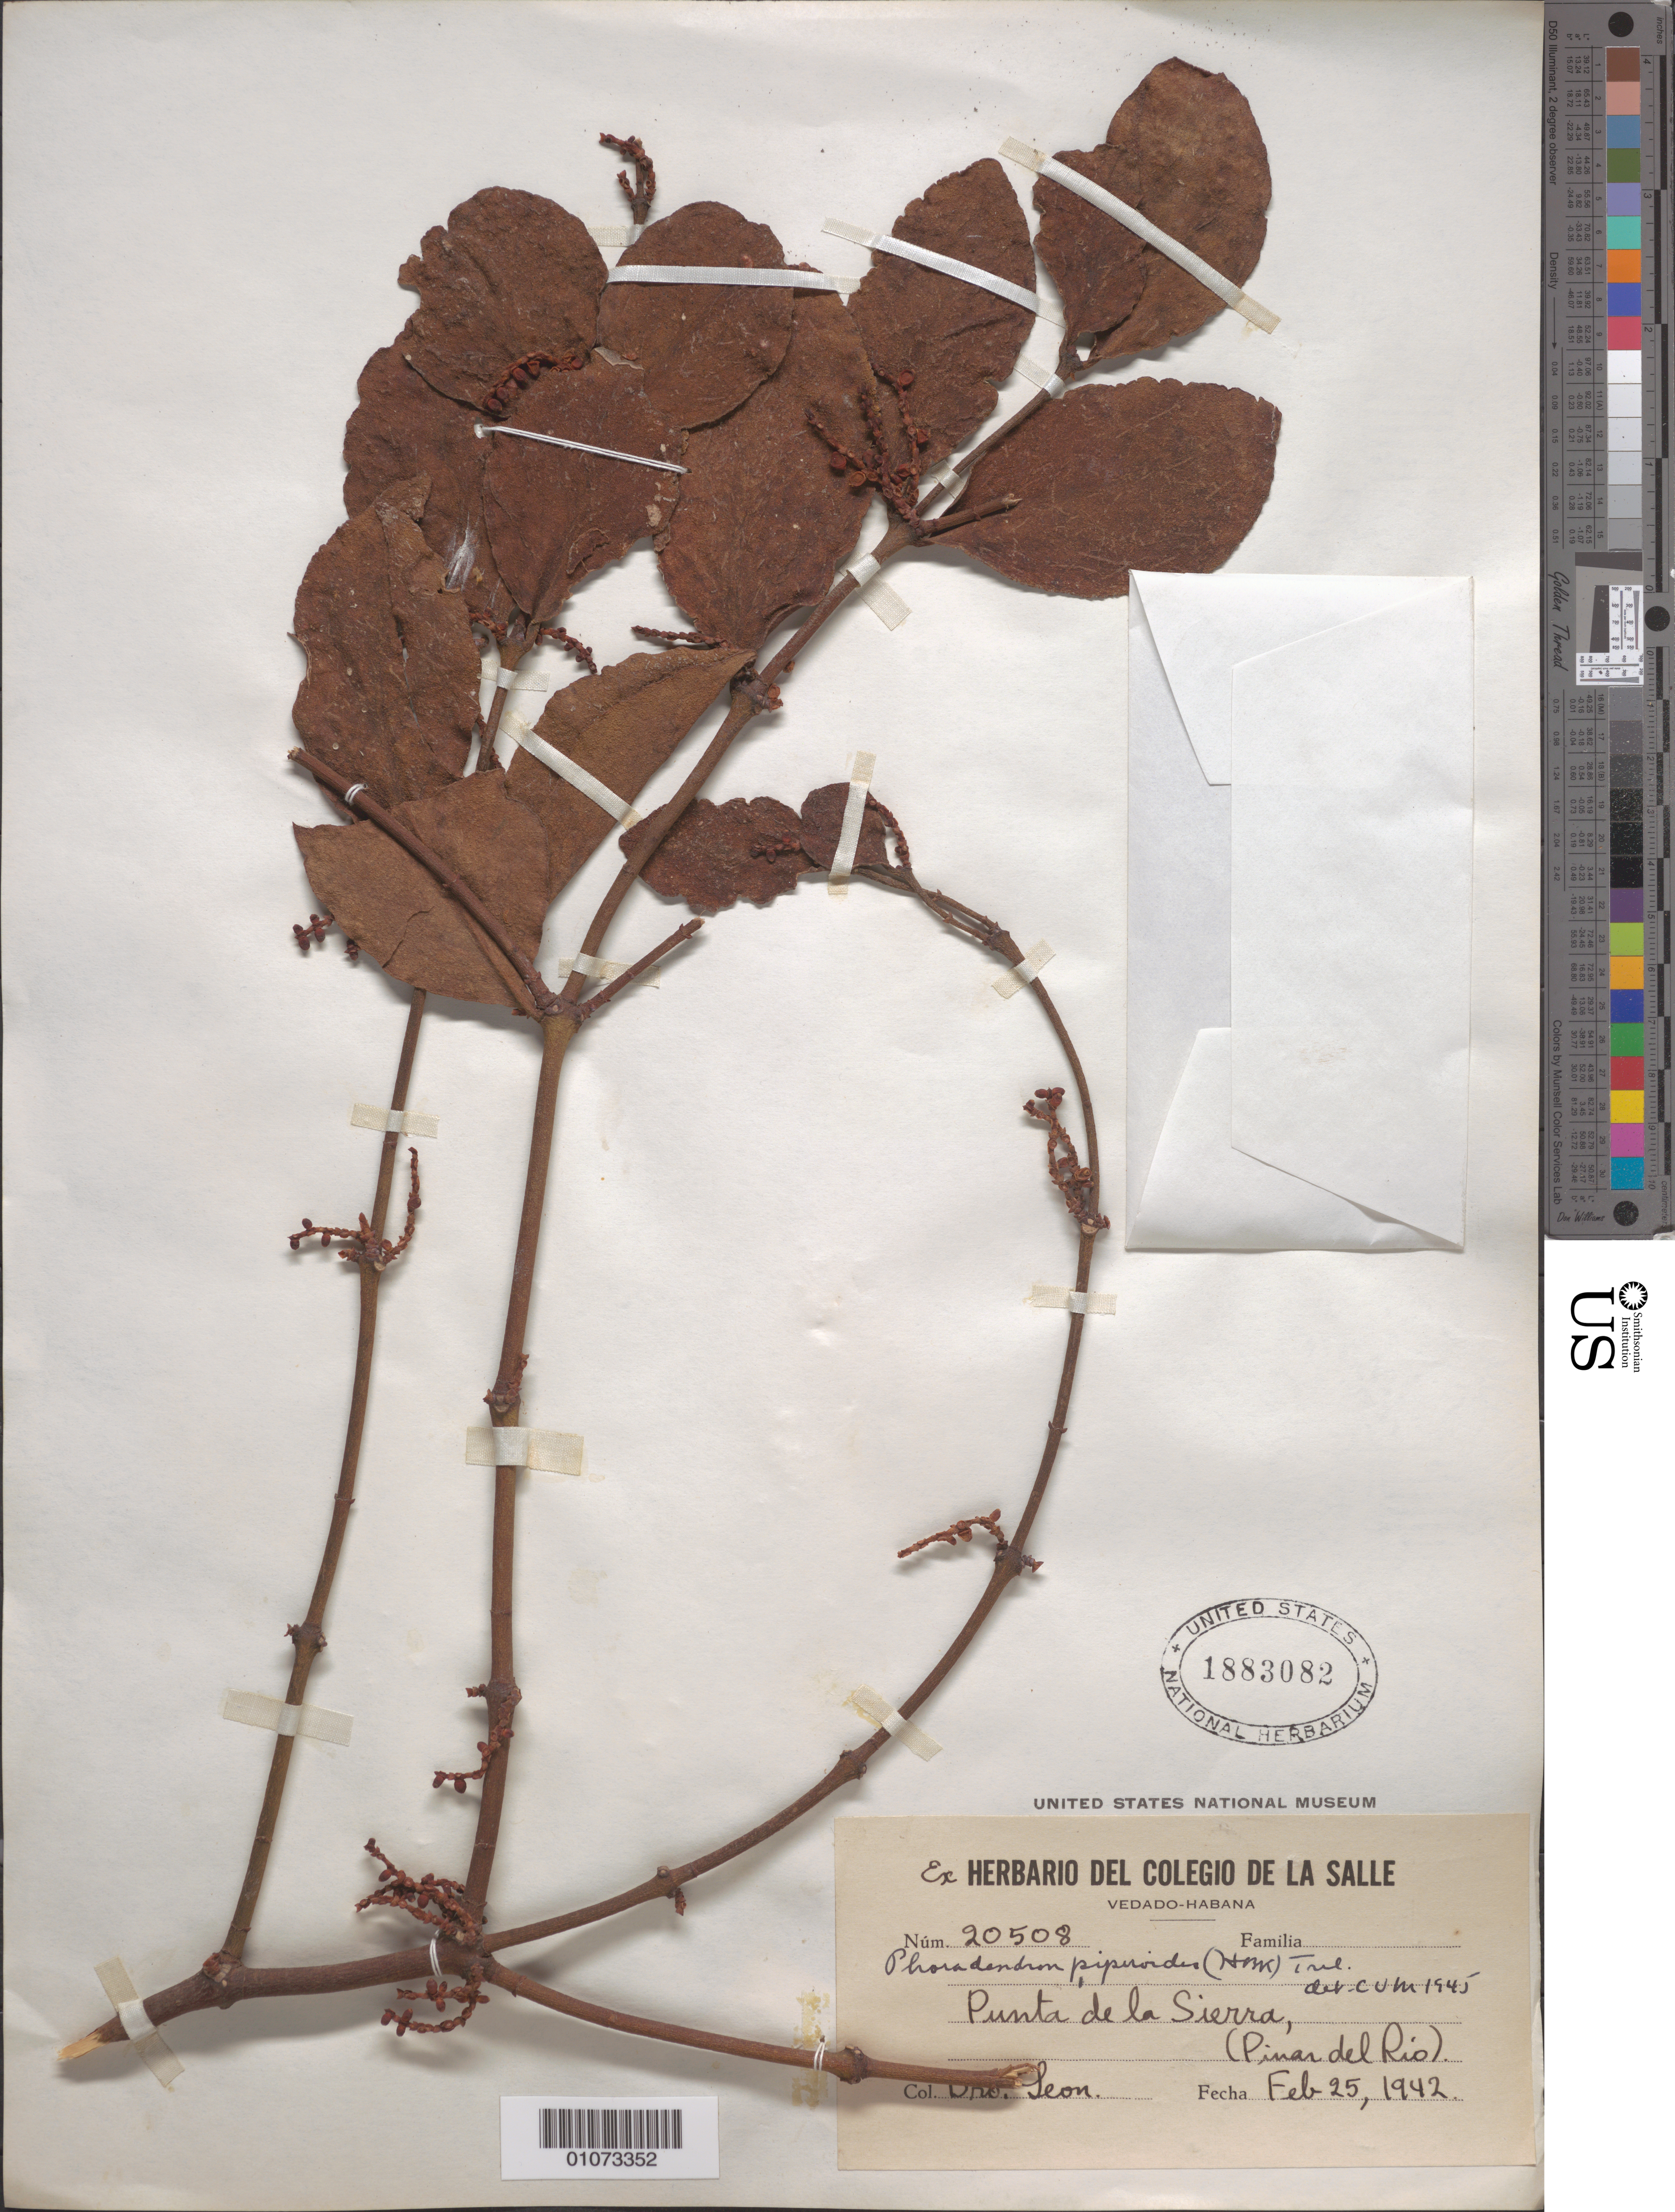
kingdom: Plantae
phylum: Tracheophyta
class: Magnoliopsida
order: Santalales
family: Viscaceae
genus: Phoradendron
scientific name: Phoradendron piperoides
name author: (Kunth) Trel.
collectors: Bro. León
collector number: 20508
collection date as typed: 25 Feb 1942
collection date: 1942-02-25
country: Cuba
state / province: Oriente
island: Cuba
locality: Punta de la Sierra (Pinar del Rio)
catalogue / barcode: US 1883081